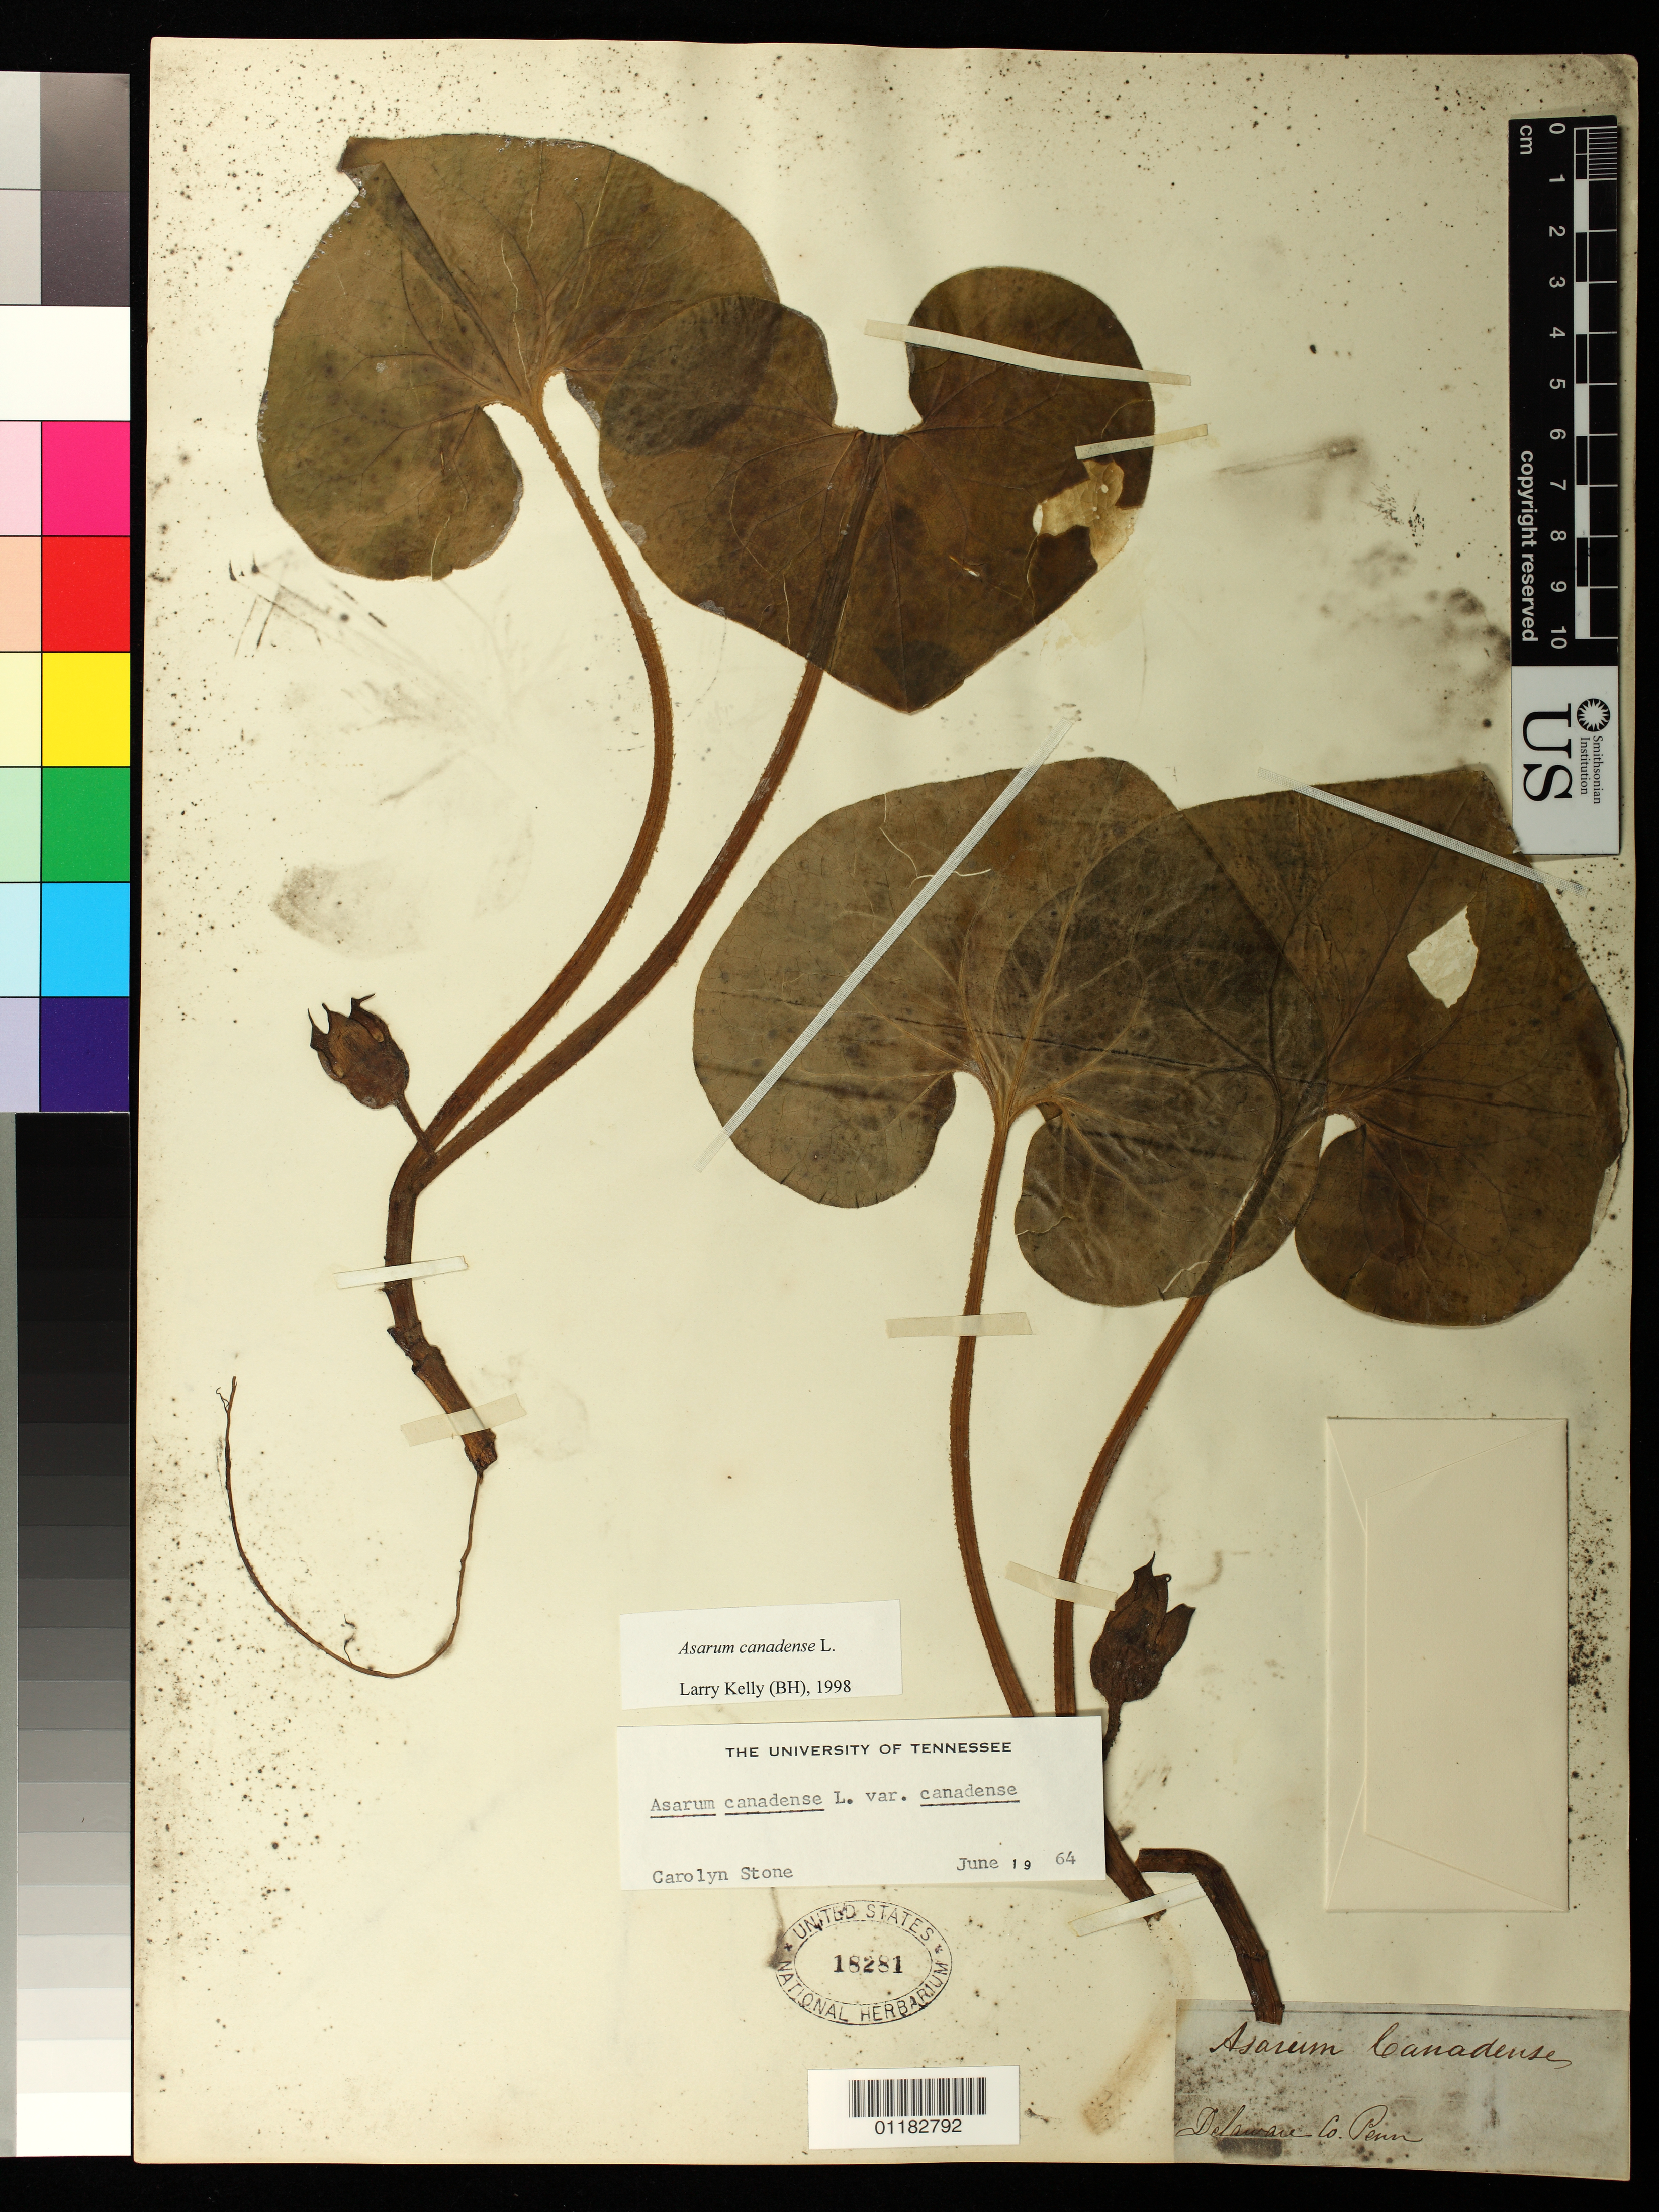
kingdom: Plantae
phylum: Tracheophyta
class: Magnoliopsida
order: Piperales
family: Aristolochiaceae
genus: Asarum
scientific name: Asarum canadense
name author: L.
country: United States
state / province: Pennsylvania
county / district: Delaware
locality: Delaware County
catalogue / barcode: US 18281